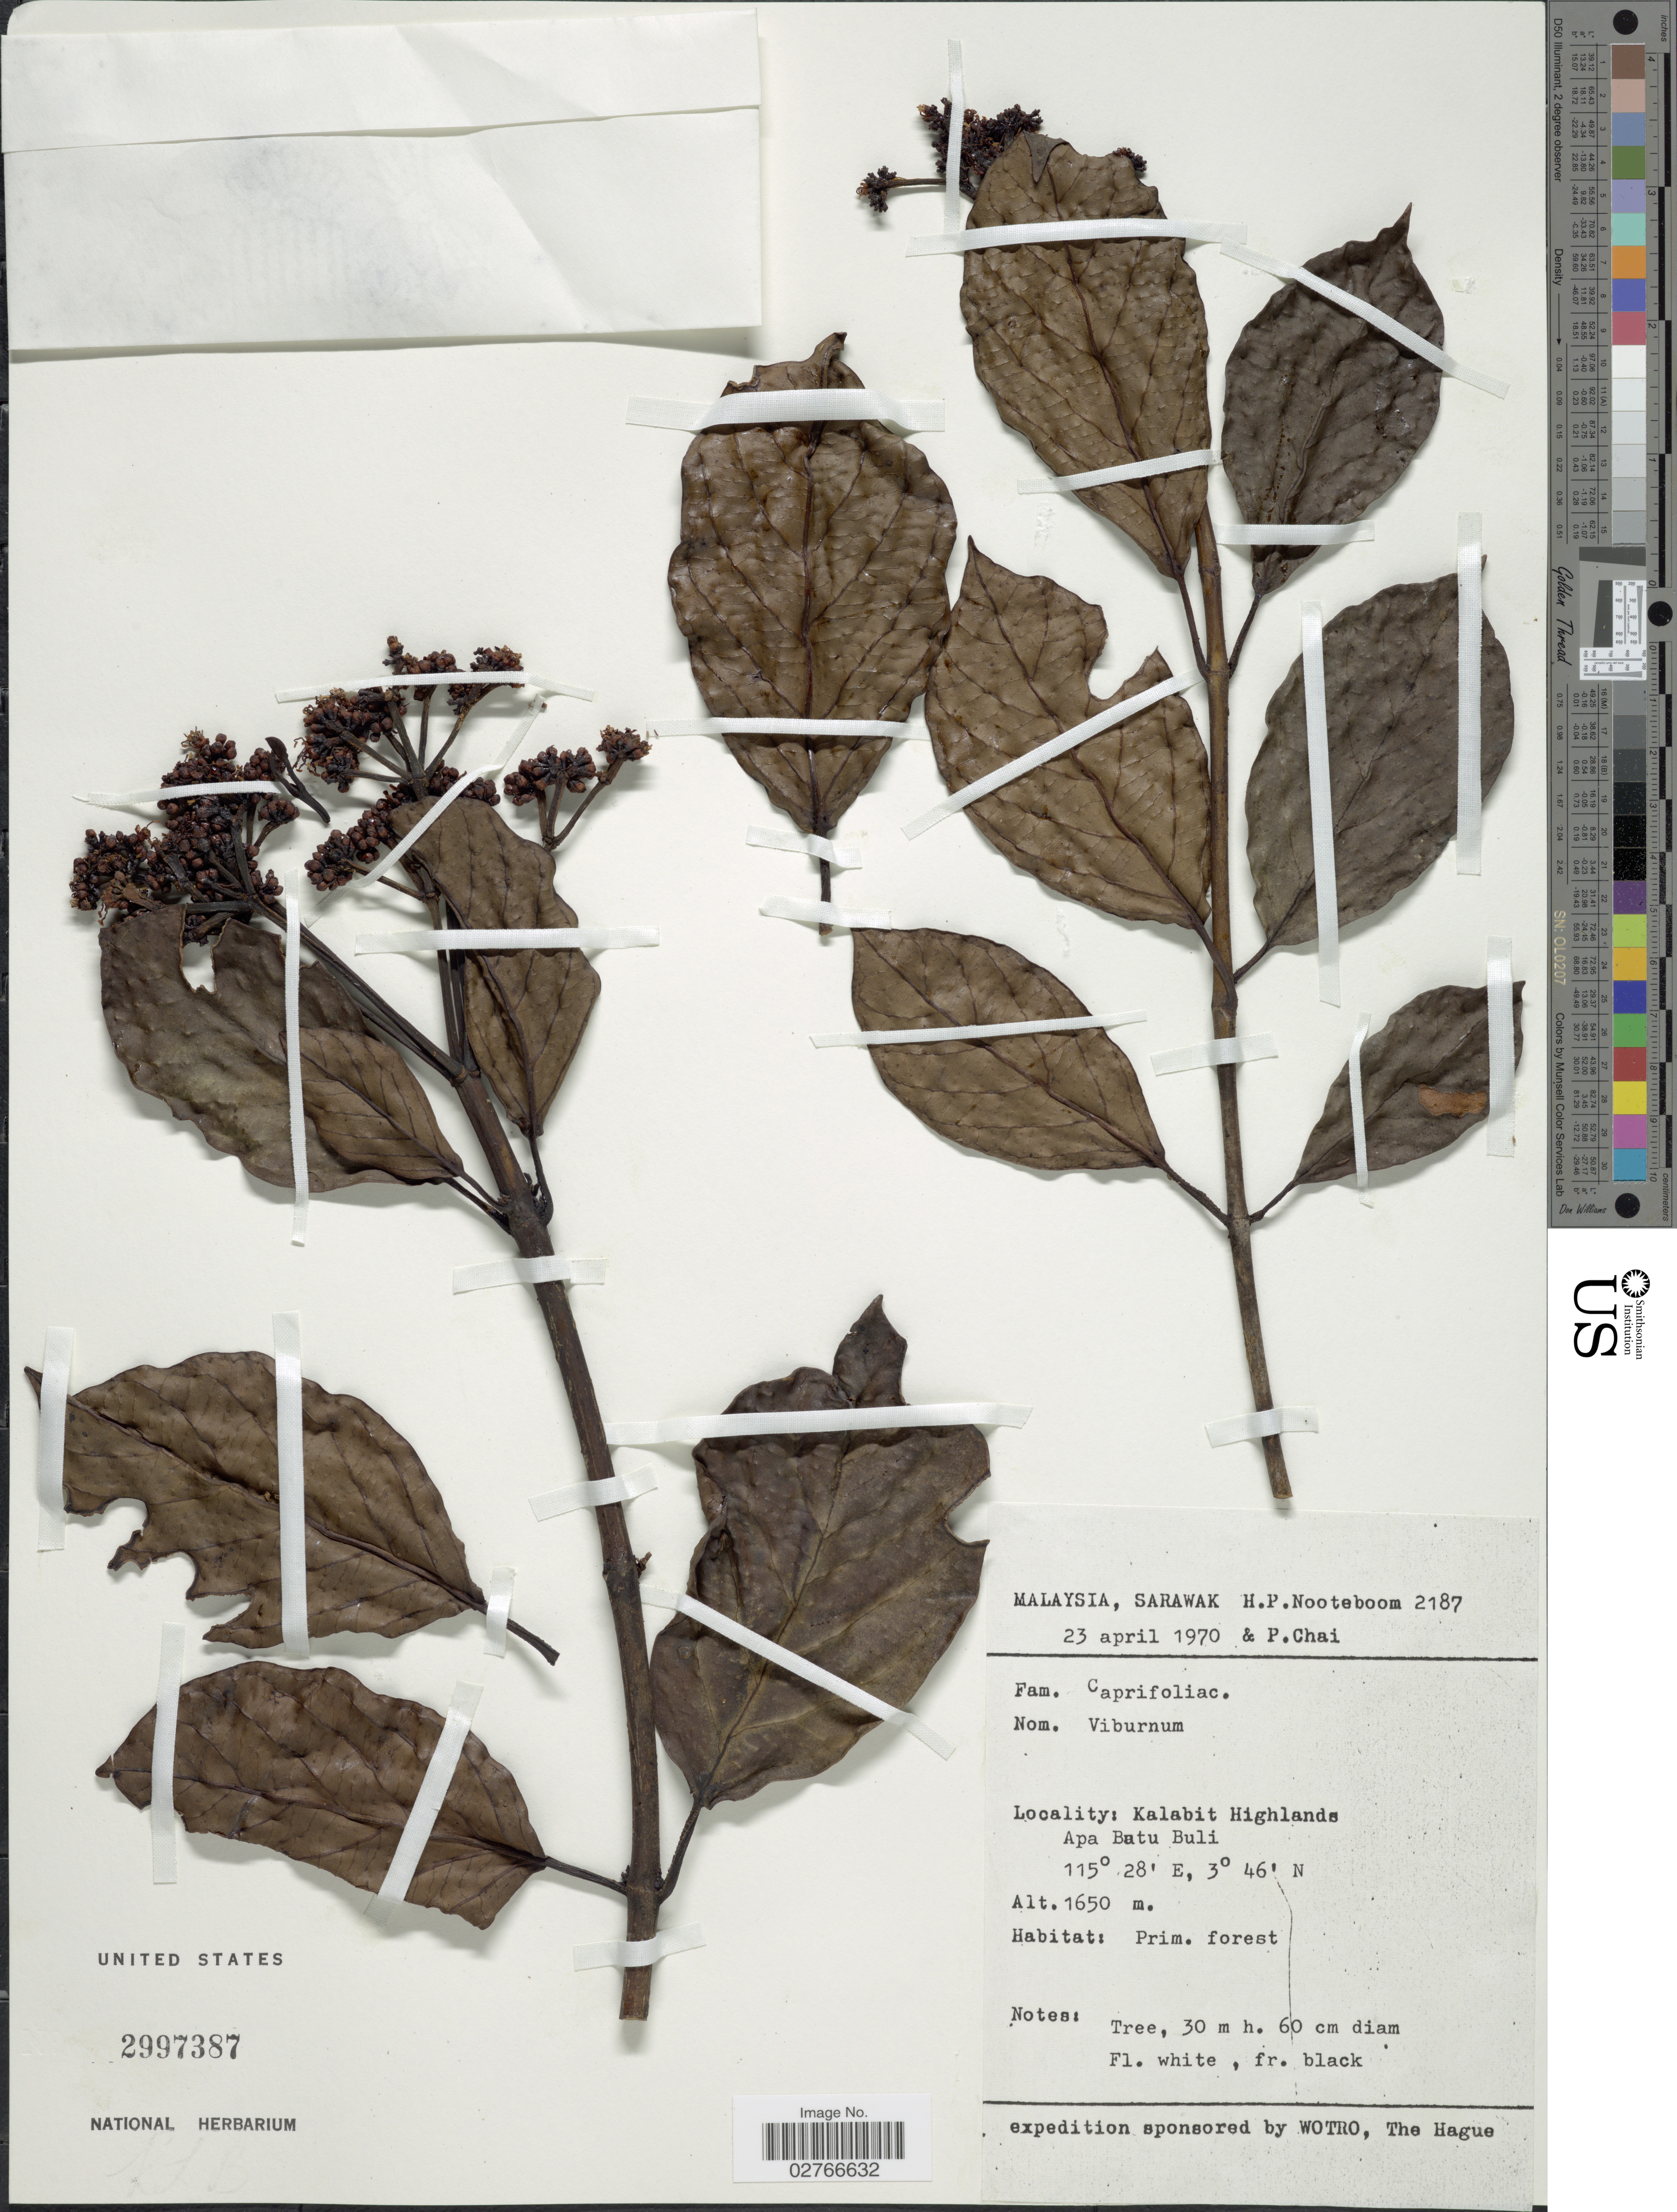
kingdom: Plantae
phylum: Tracheophyta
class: Magnoliopsida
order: Dipsacales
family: Viburnaceae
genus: Viburnum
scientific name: Viburnum sp.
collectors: H. P. Nooteboom & P. Chai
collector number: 2187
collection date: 1970-04-23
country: Malaysia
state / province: Sarawak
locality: Kalabit Highlands, Apa Butu Buli.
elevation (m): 1650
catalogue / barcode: US 2997387